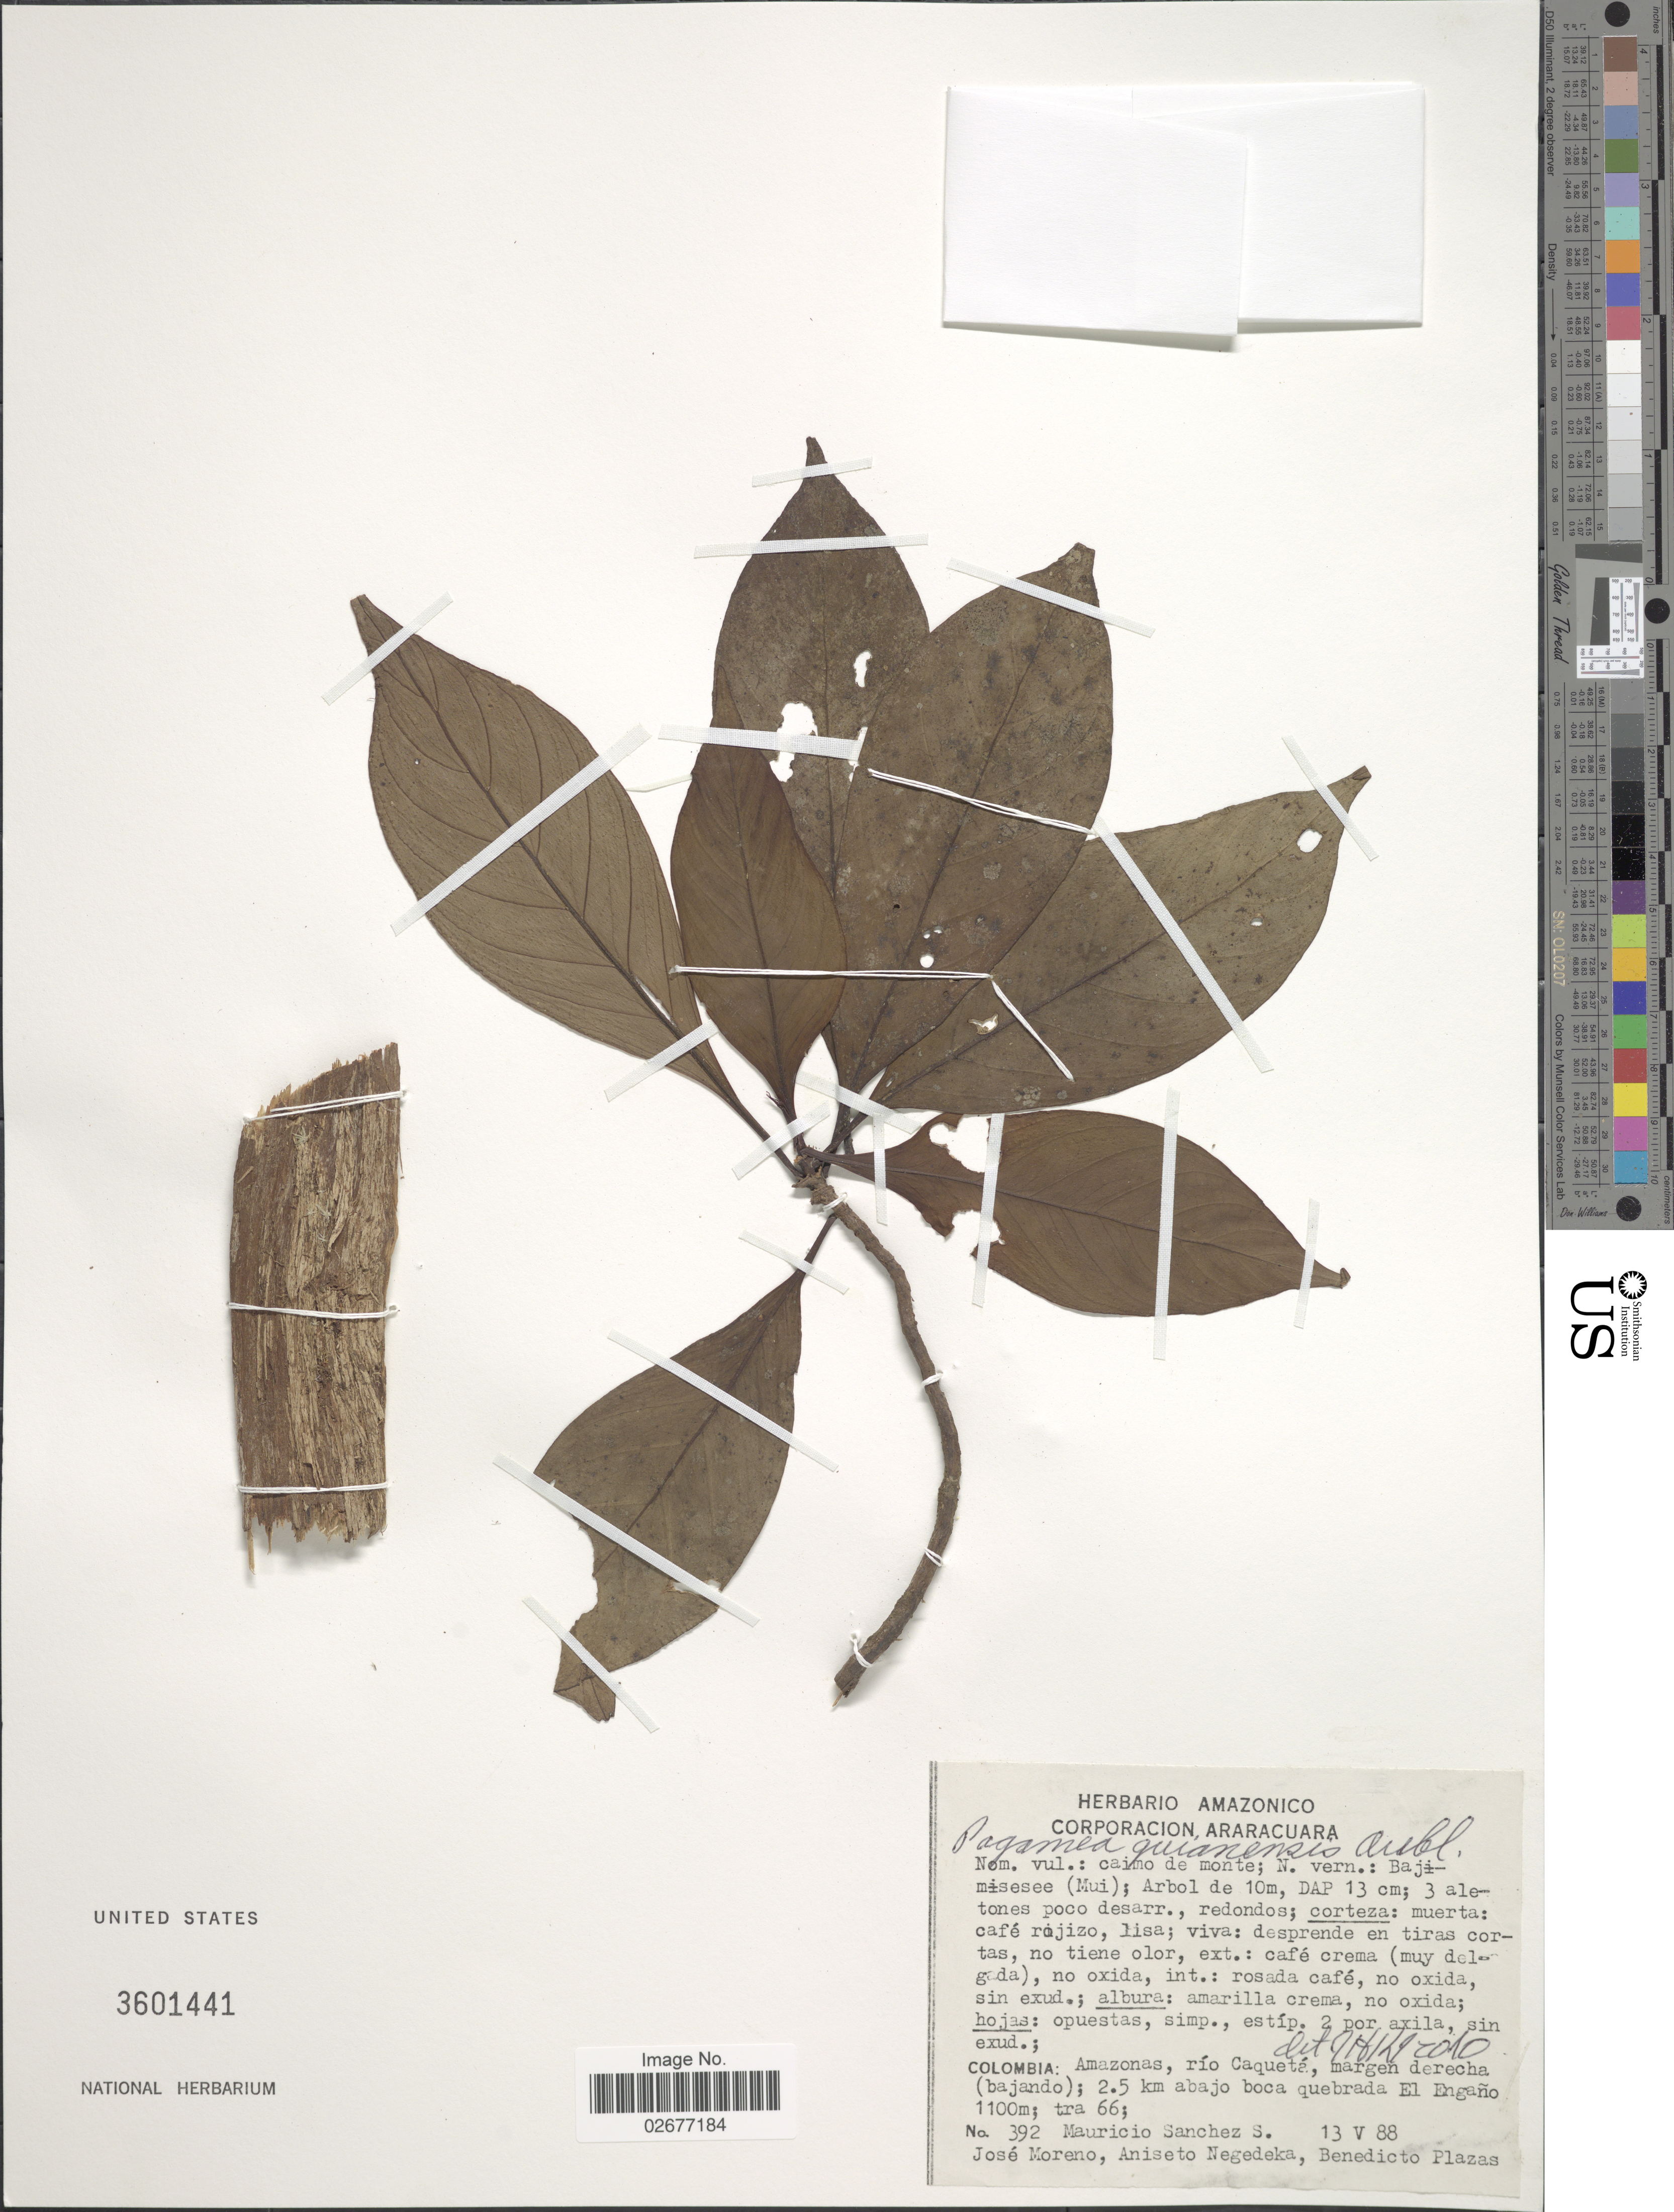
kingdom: Plantae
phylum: Tracheophyta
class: Magnoliopsida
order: Gentianales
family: Rubiaceae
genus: Pagamea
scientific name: Pagamea guianensis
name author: Aubl.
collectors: M. Sanchez S., J. Moreno, A. Negedeka & B. Plazas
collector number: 392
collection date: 1988-05-13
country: Colombia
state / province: Amazônas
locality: Rio Caqueta, margen dereicha (bajando) 2.5 km abajo boca quebrada El Engano, tra66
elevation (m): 1100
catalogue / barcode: US 3601441